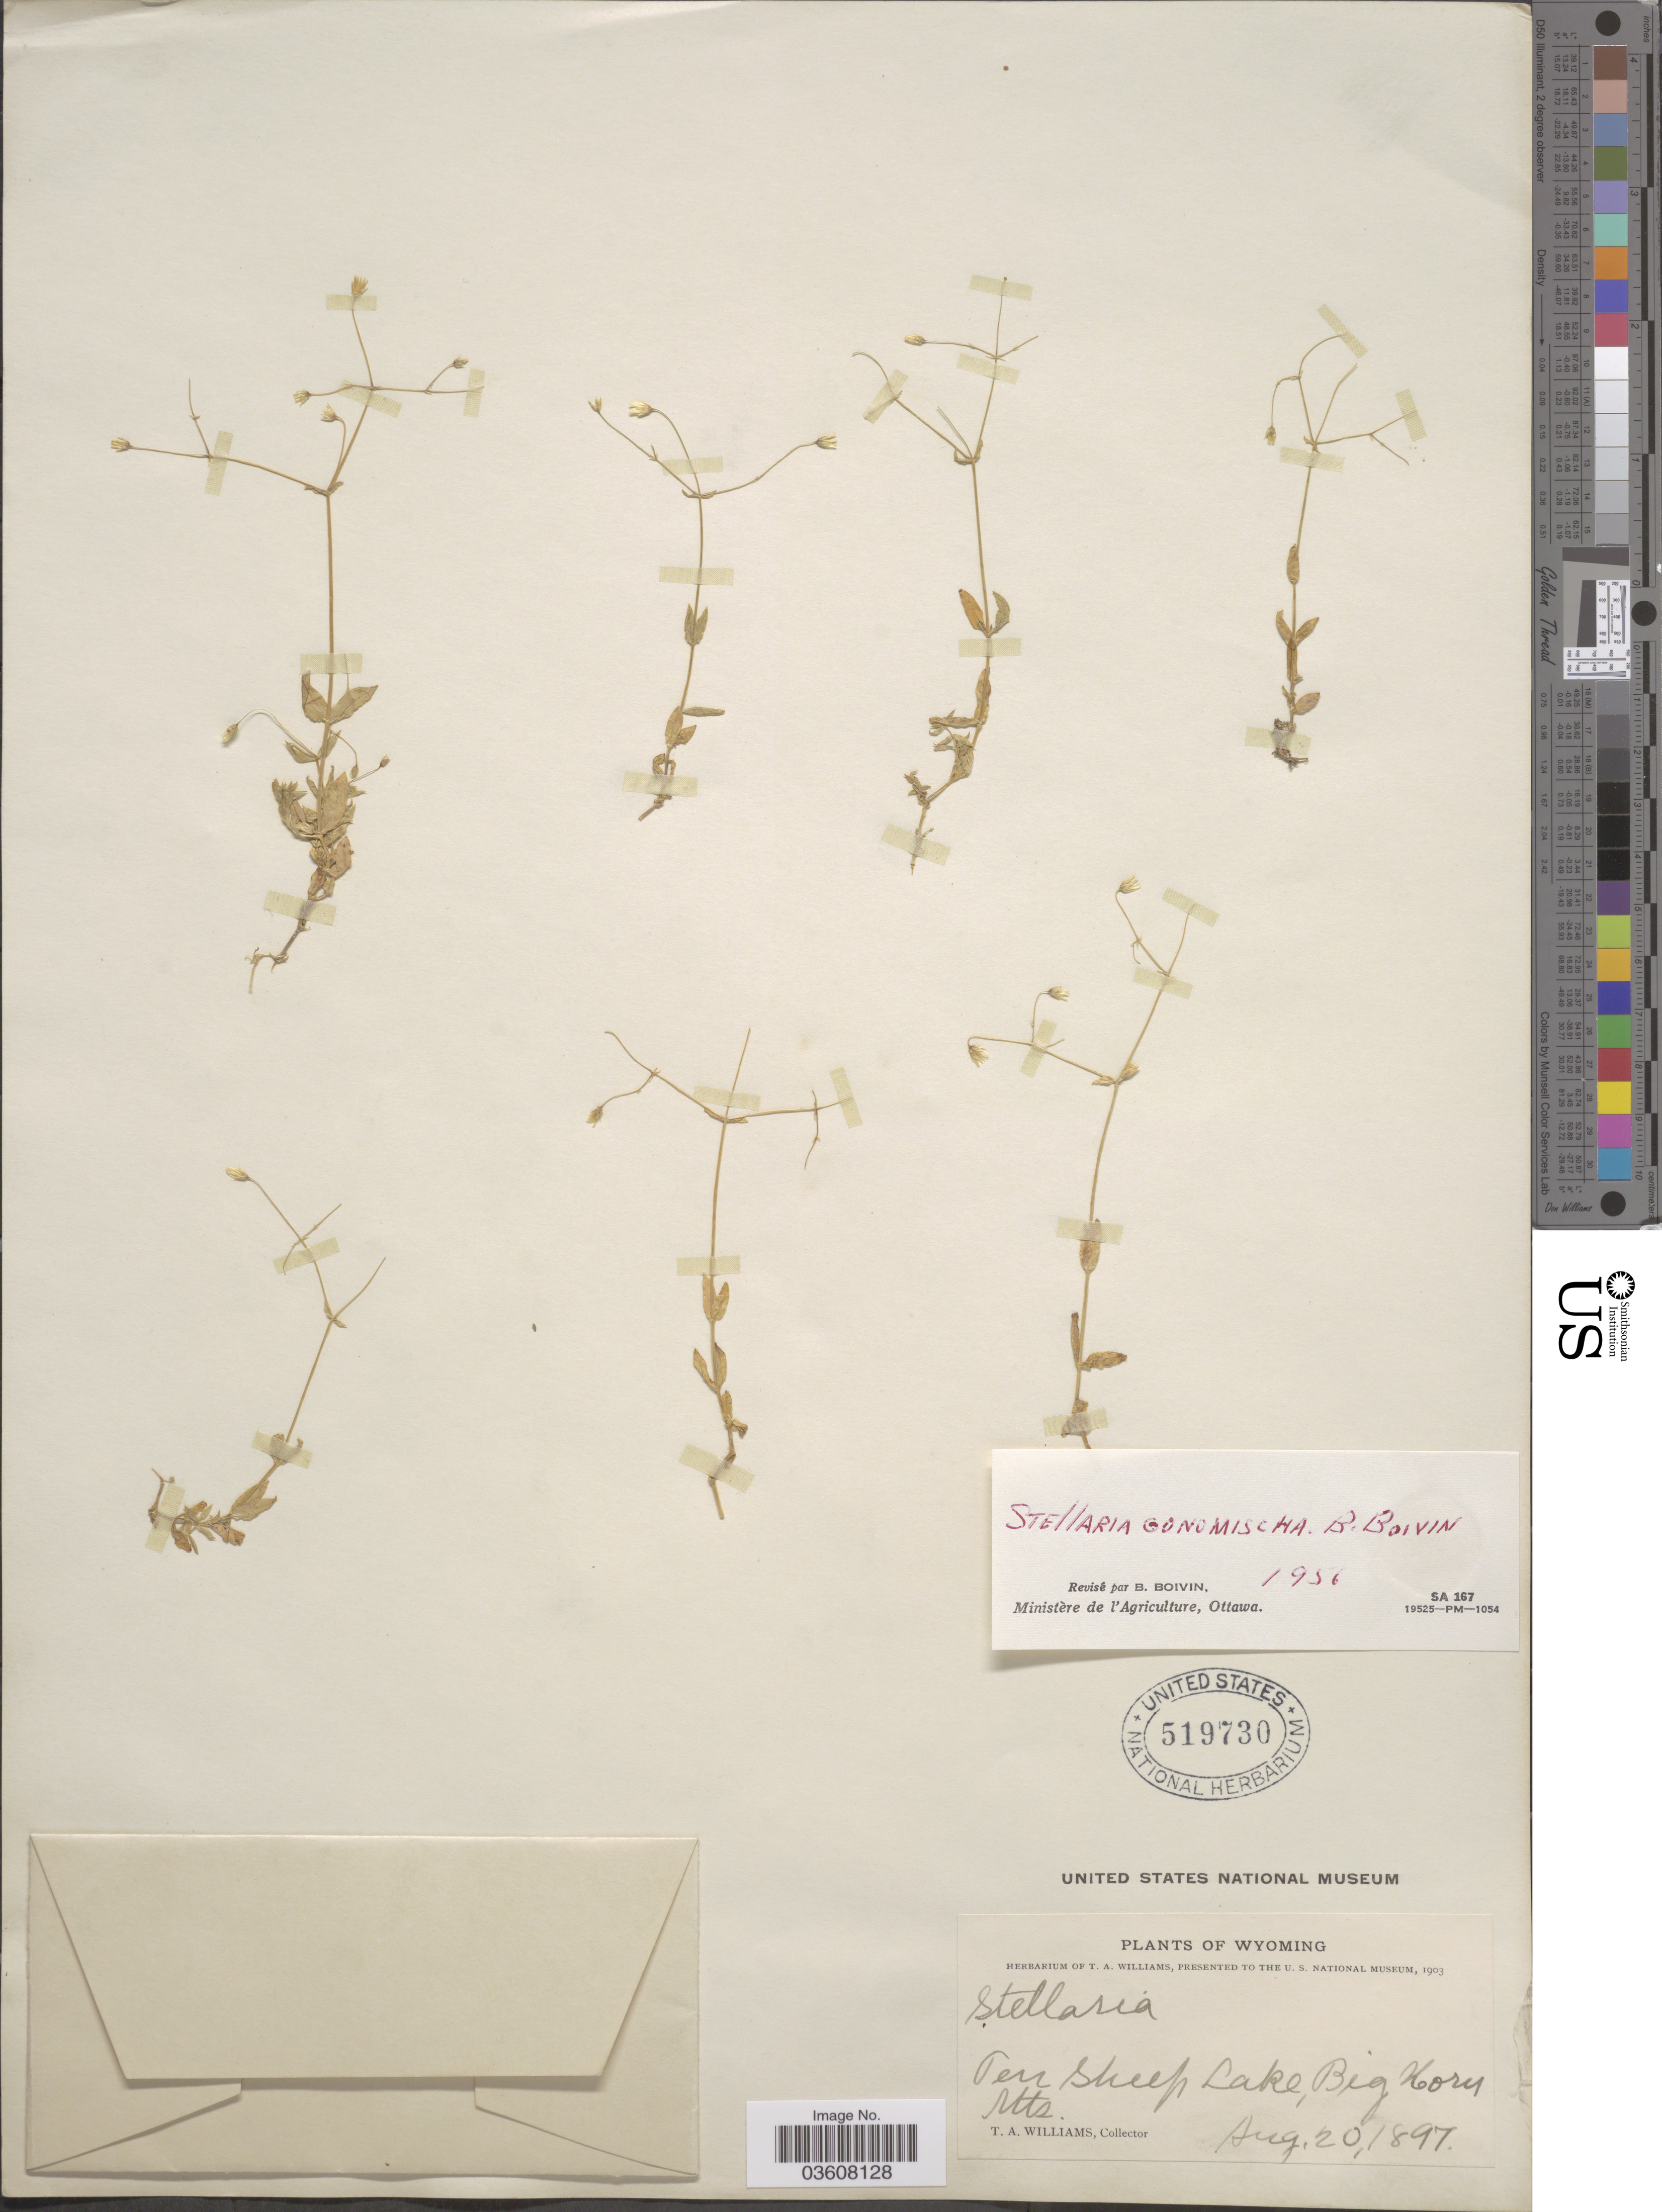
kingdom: Plantae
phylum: Tracheophyta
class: Magnoliopsida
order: Caryophyllales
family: Caryophyllaceae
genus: Stellaria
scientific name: Stellaria umbellata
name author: Turcz.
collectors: T. Williams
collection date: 1897-08-20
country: United States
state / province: Wyoming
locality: Ten Sheep Lake, Big Horn Mts.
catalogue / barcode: US 519730